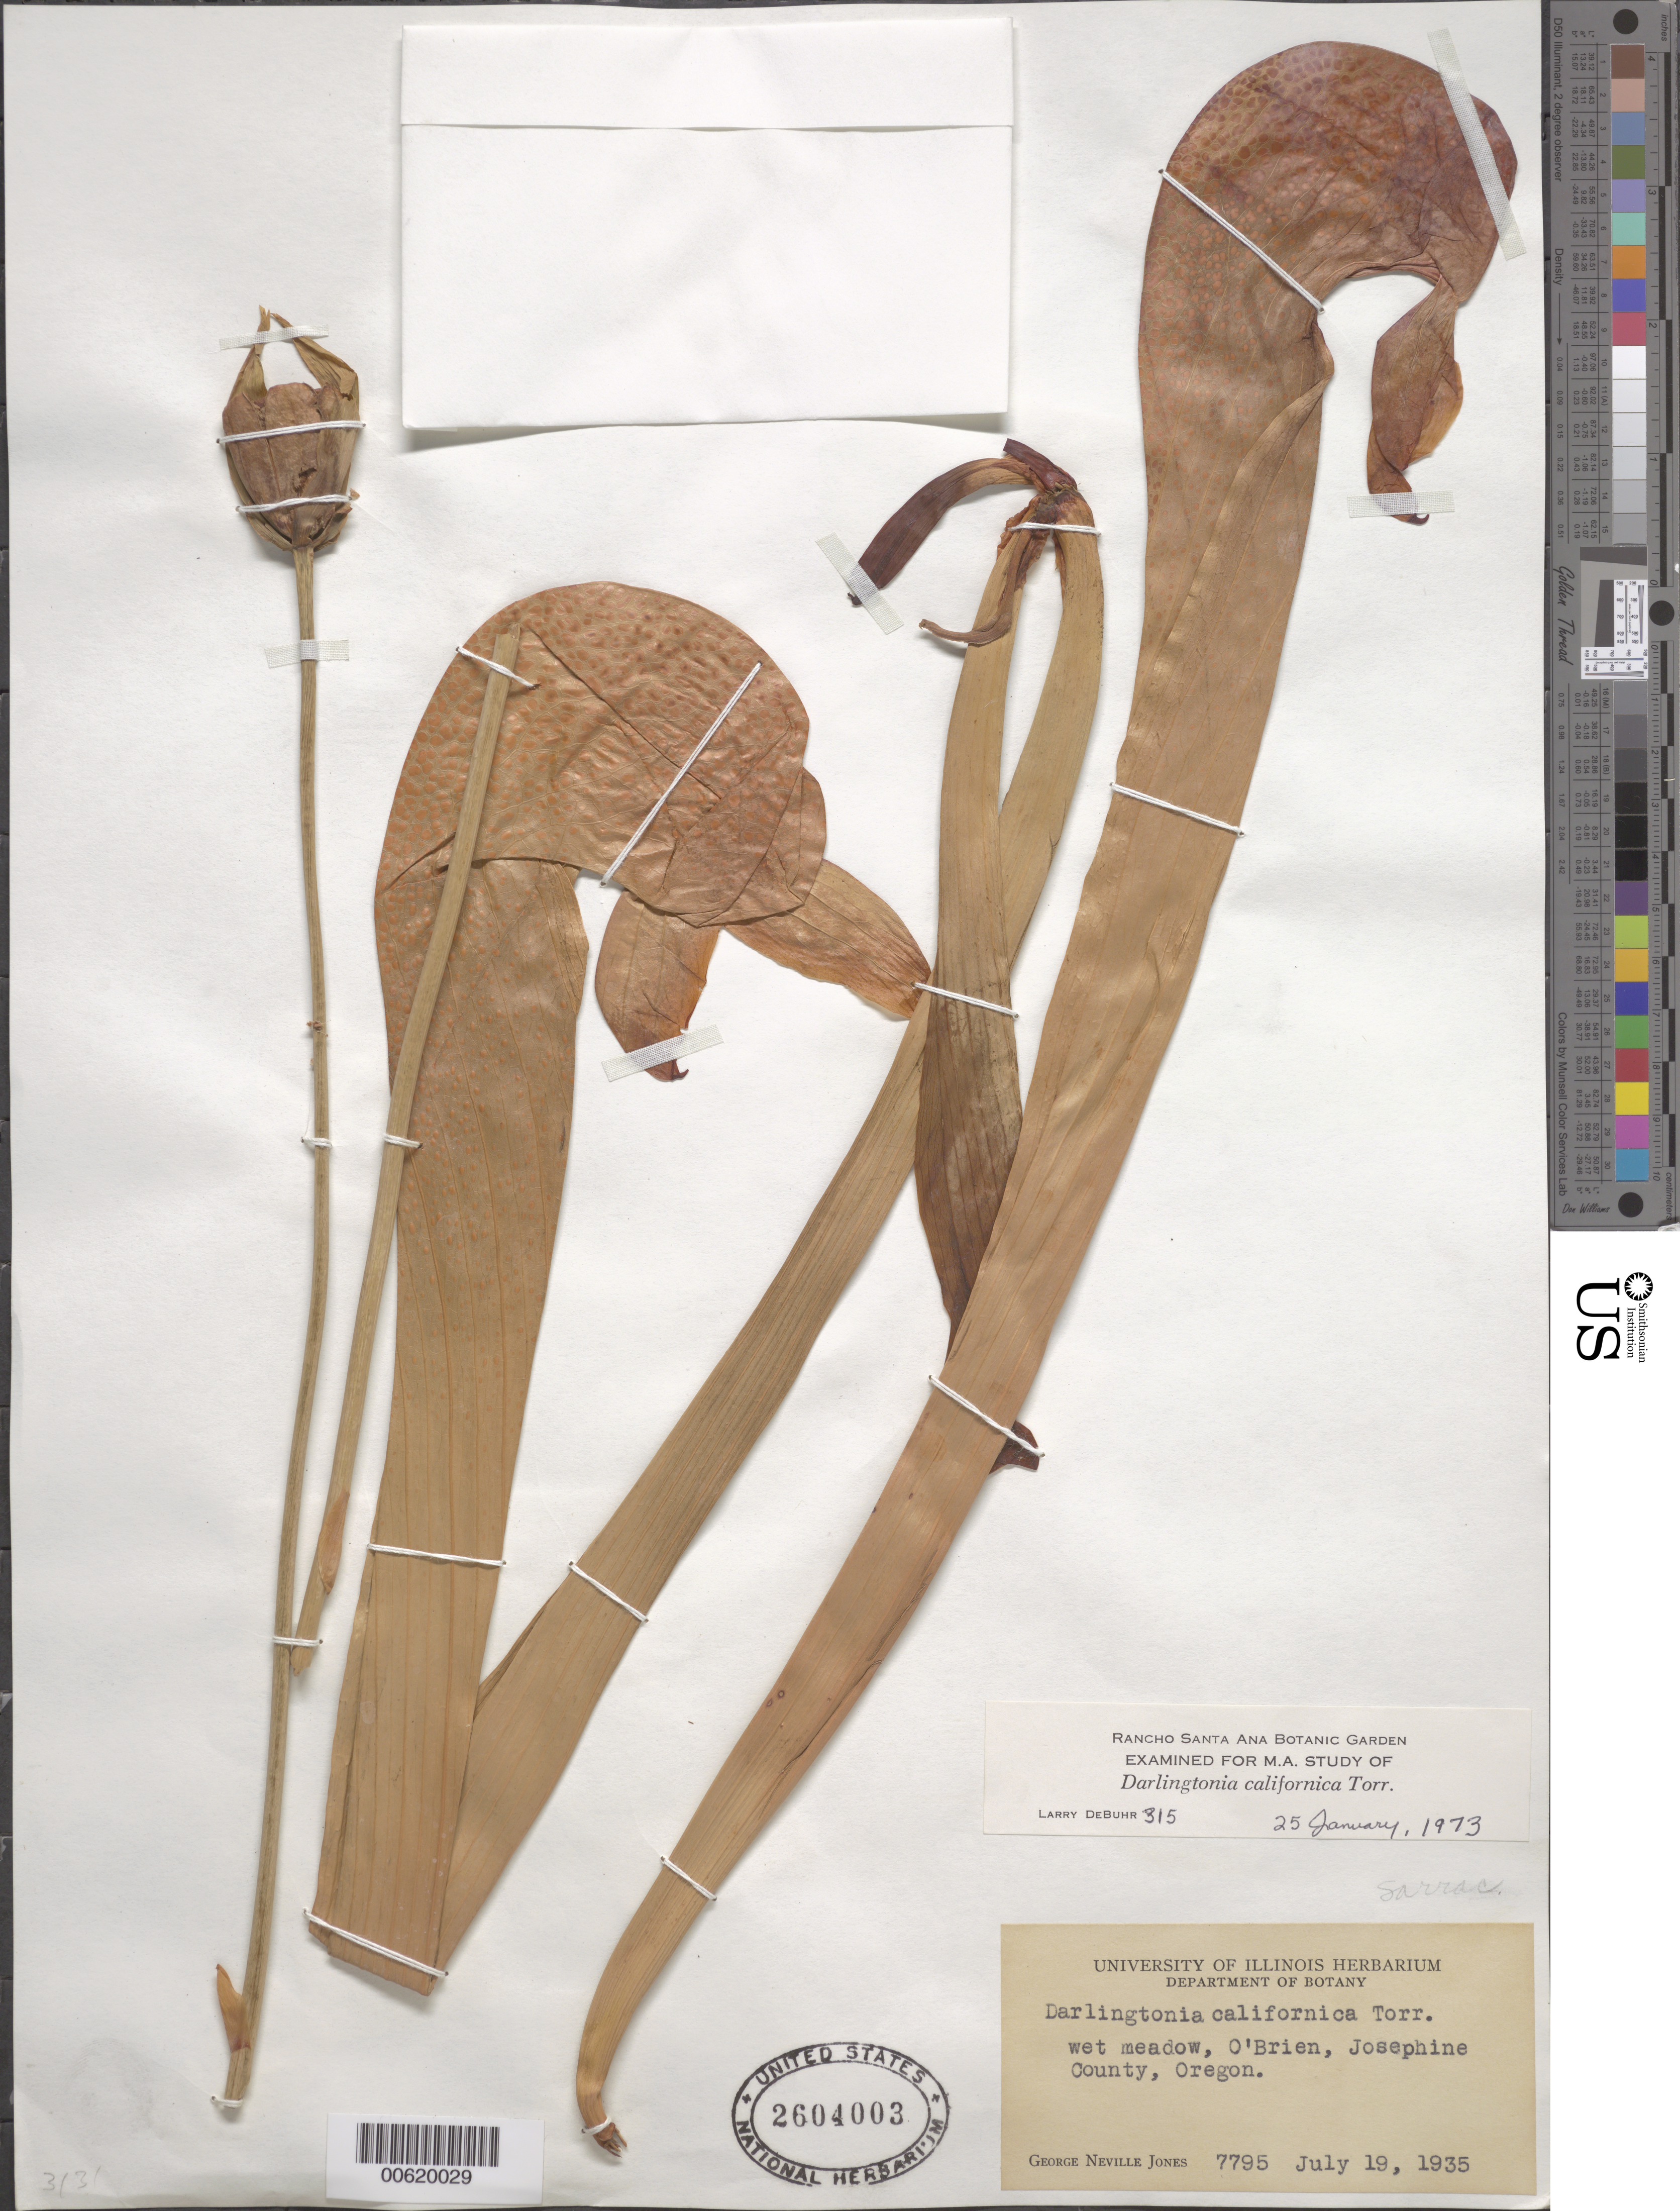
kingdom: Plantae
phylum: Tracheophyta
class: Magnoliopsida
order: Ericales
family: Sarraceniaceae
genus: Darlingtonia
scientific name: Darlingtonia californica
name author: Torr.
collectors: G. N. Jones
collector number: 7795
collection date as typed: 19 Jul 1935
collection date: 1935-07-19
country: United States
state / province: Oregon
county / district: Josephine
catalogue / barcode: US 2604003